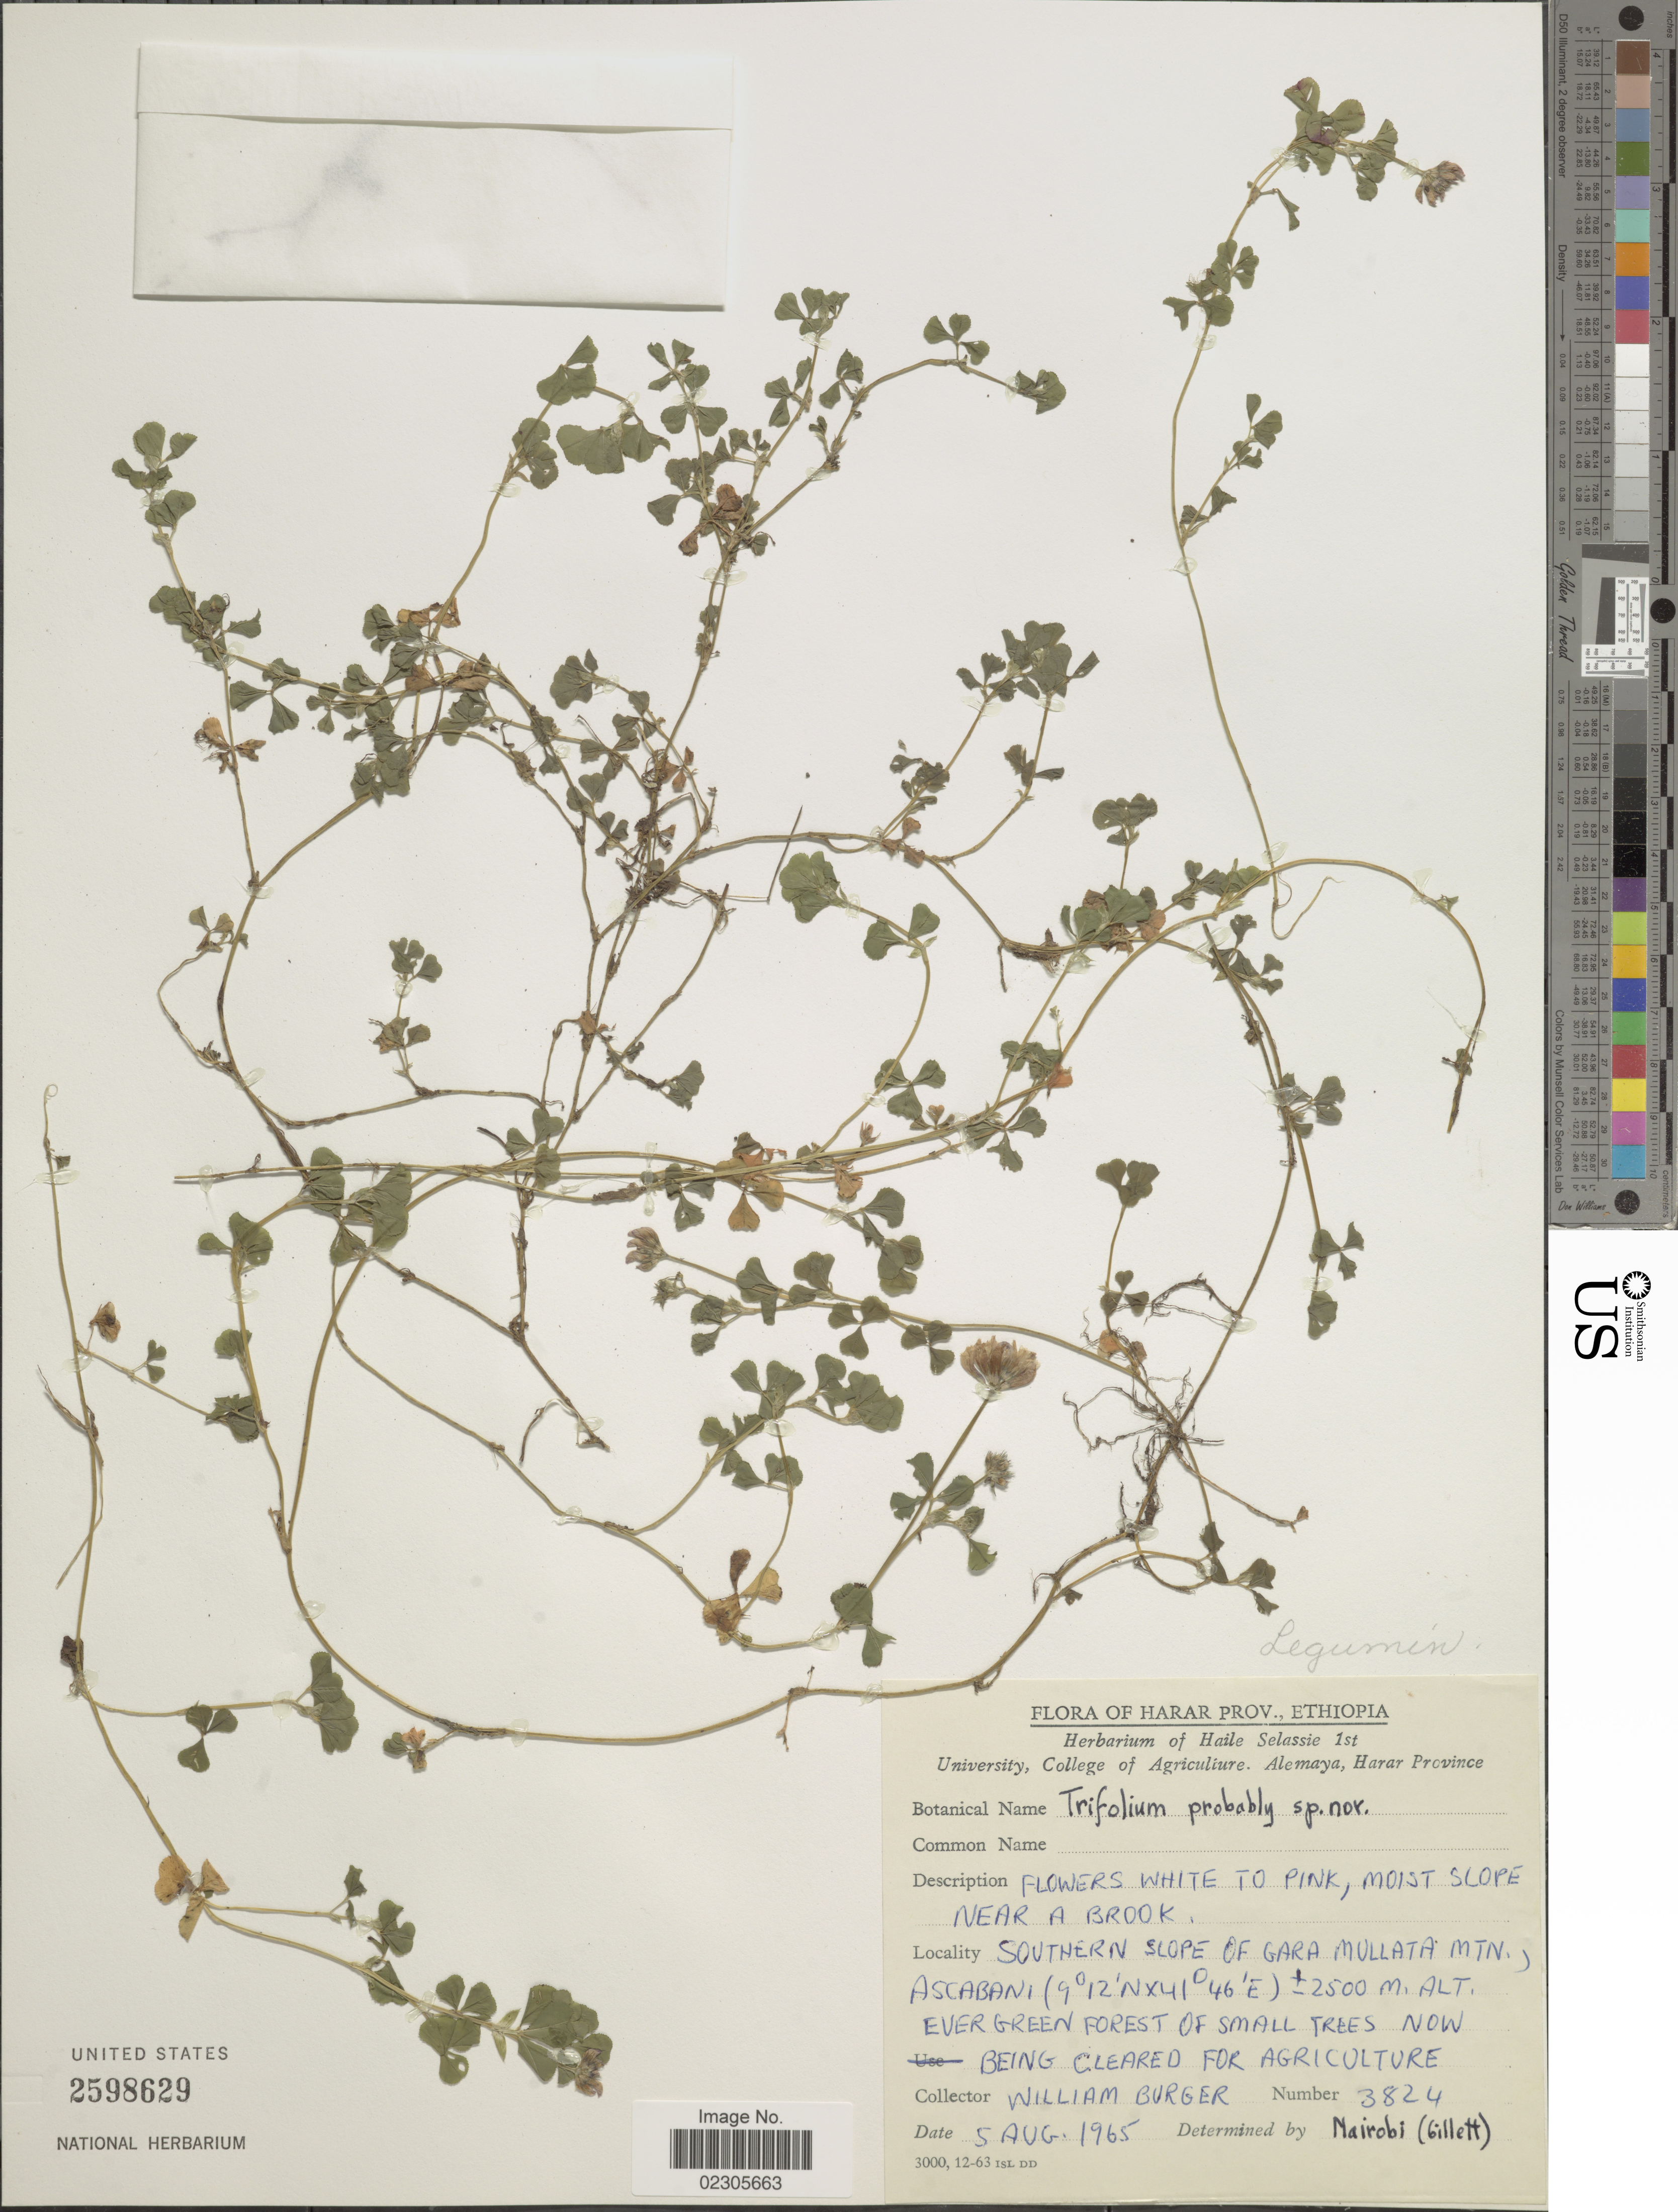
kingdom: Plantae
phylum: Tracheophyta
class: Magnoliopsida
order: Fabales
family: Fabaceae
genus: Trifolium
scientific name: Trifolium sp.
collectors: W. Burger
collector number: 3824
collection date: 1965-08-05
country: Ethiopia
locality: Harar Prov., Southern slope of Gara Mullata Mtn. Ascaban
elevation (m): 2500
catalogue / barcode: US 2598629